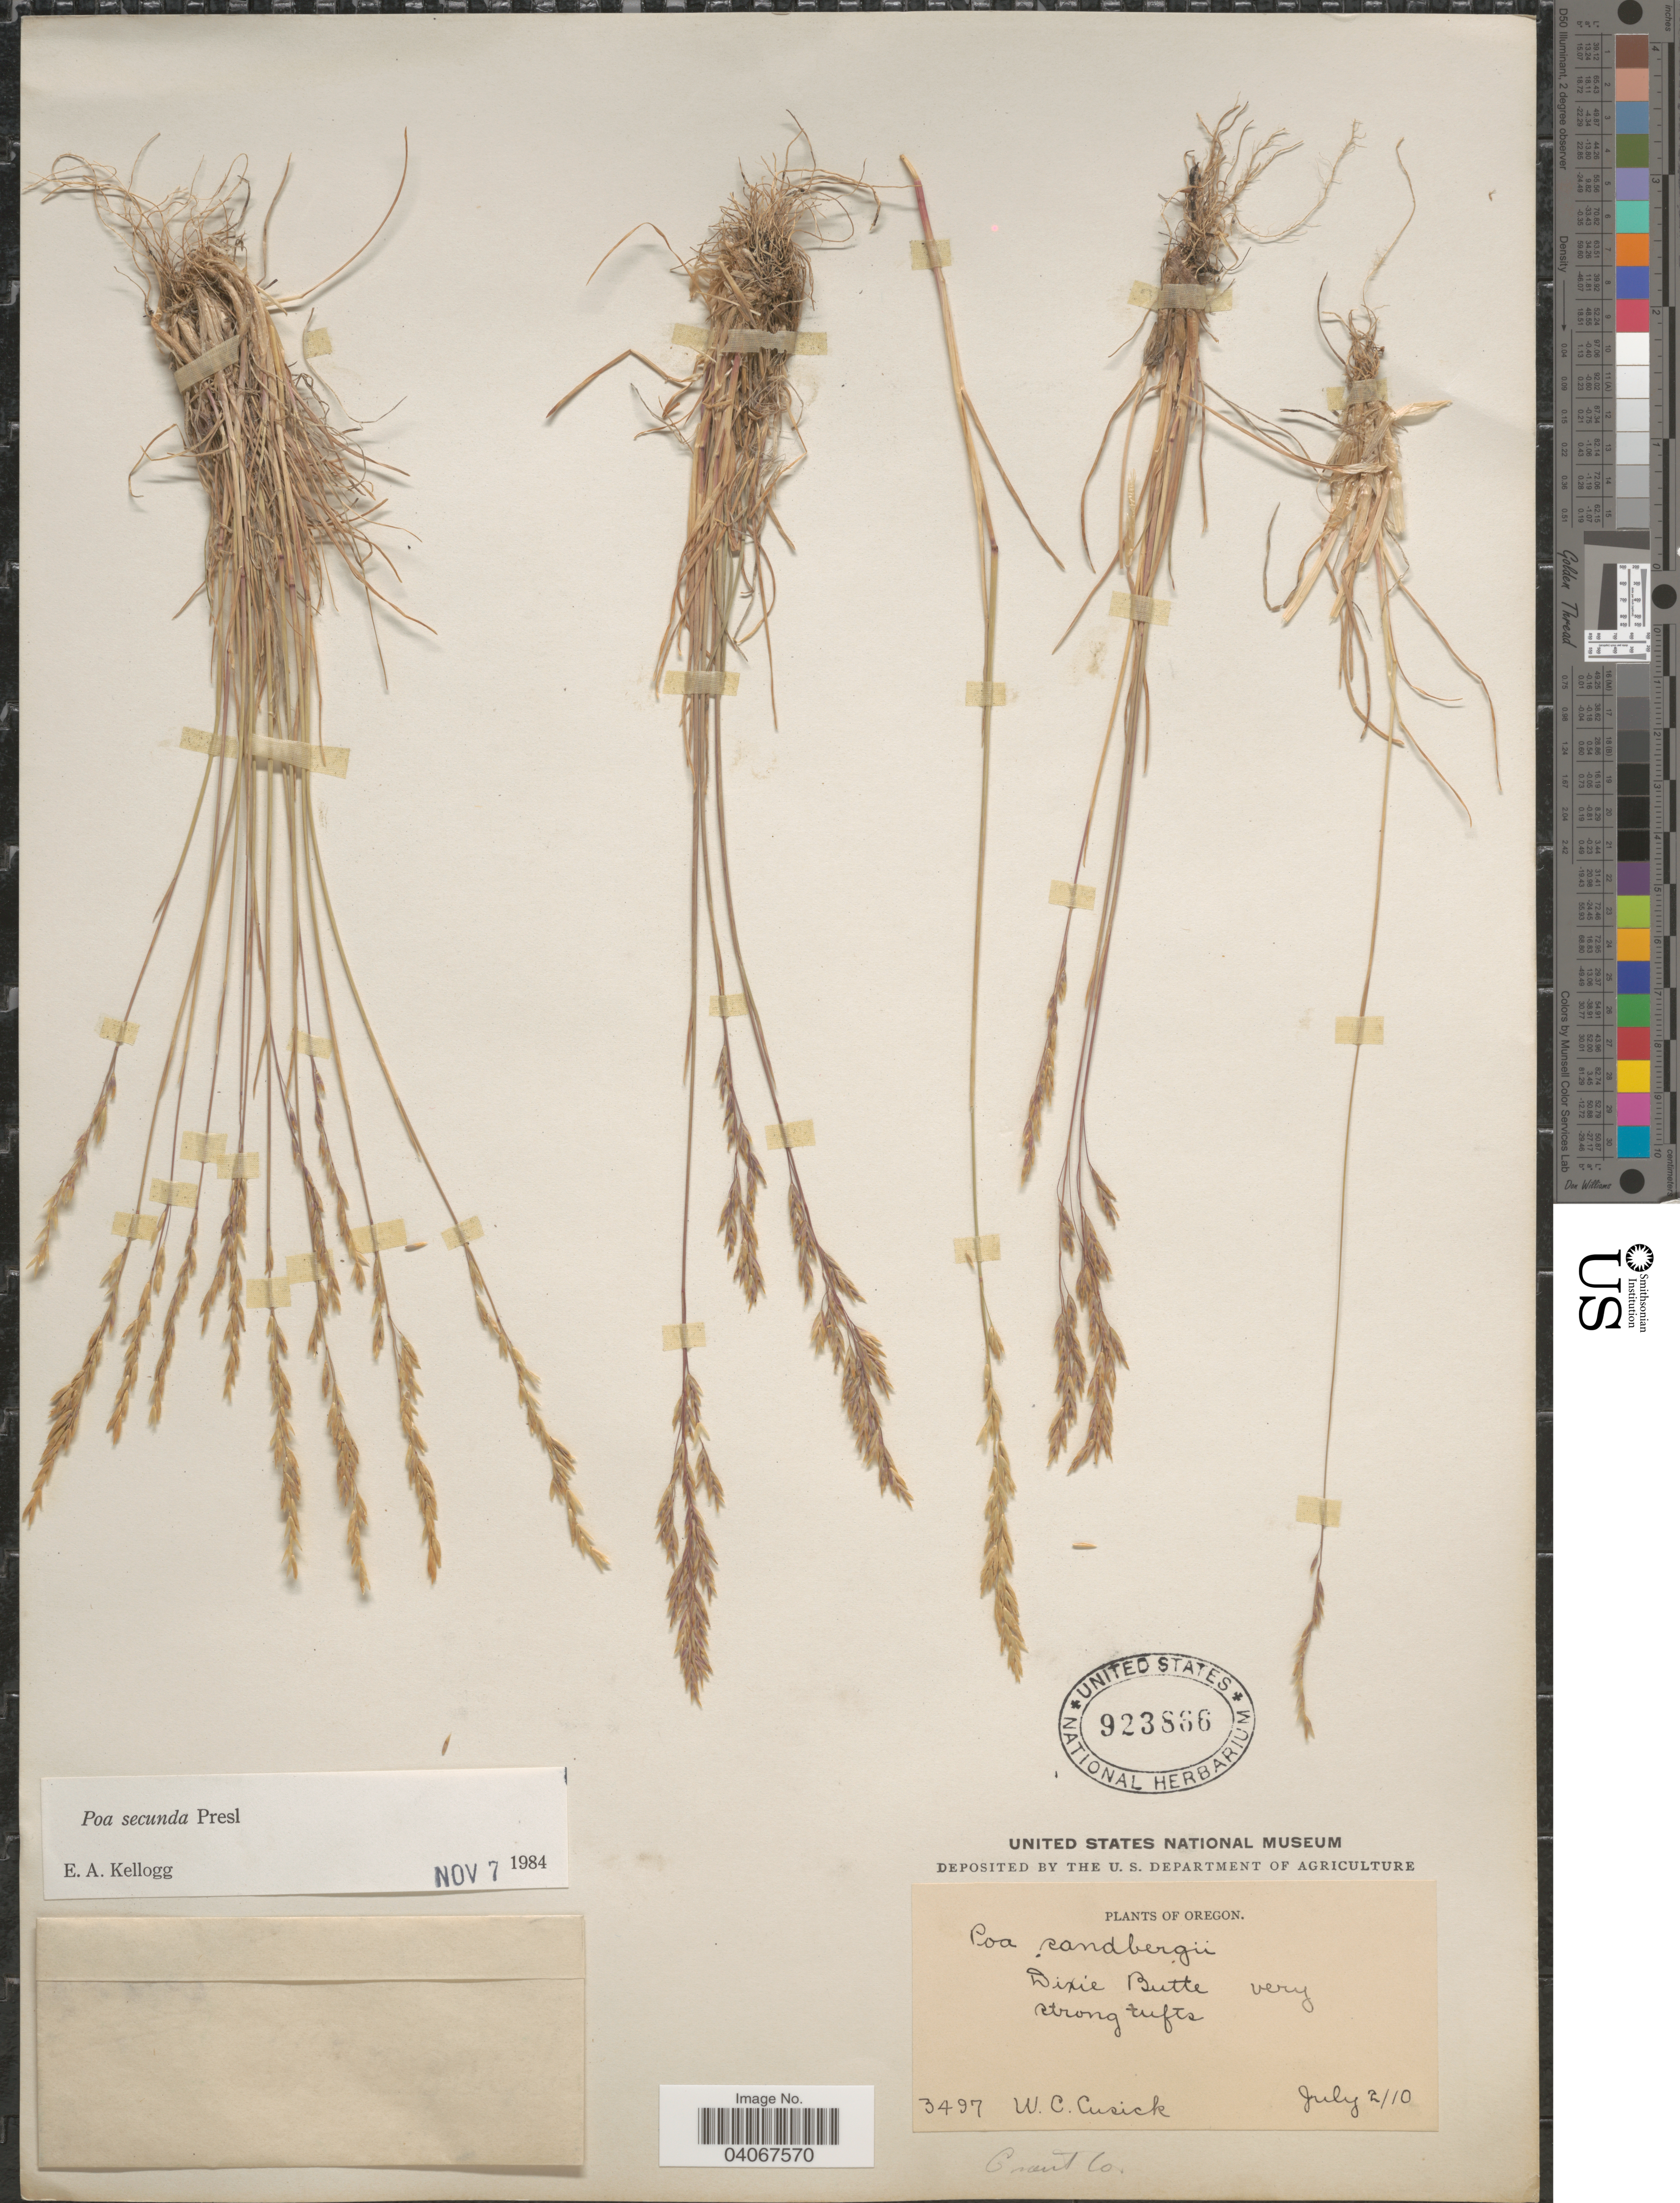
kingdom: Plantae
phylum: Tracheophyta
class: Liliopsida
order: Poales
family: Poaceae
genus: Poa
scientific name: Poa secunda subsp. secunda var. secunda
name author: J. Presl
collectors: W. C. Cusick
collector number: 3497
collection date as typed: Transcribed d/m/y: 2/7/10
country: United States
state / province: Oregon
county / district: Grant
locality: Dixie Butte. Grant Co.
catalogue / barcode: US 923866